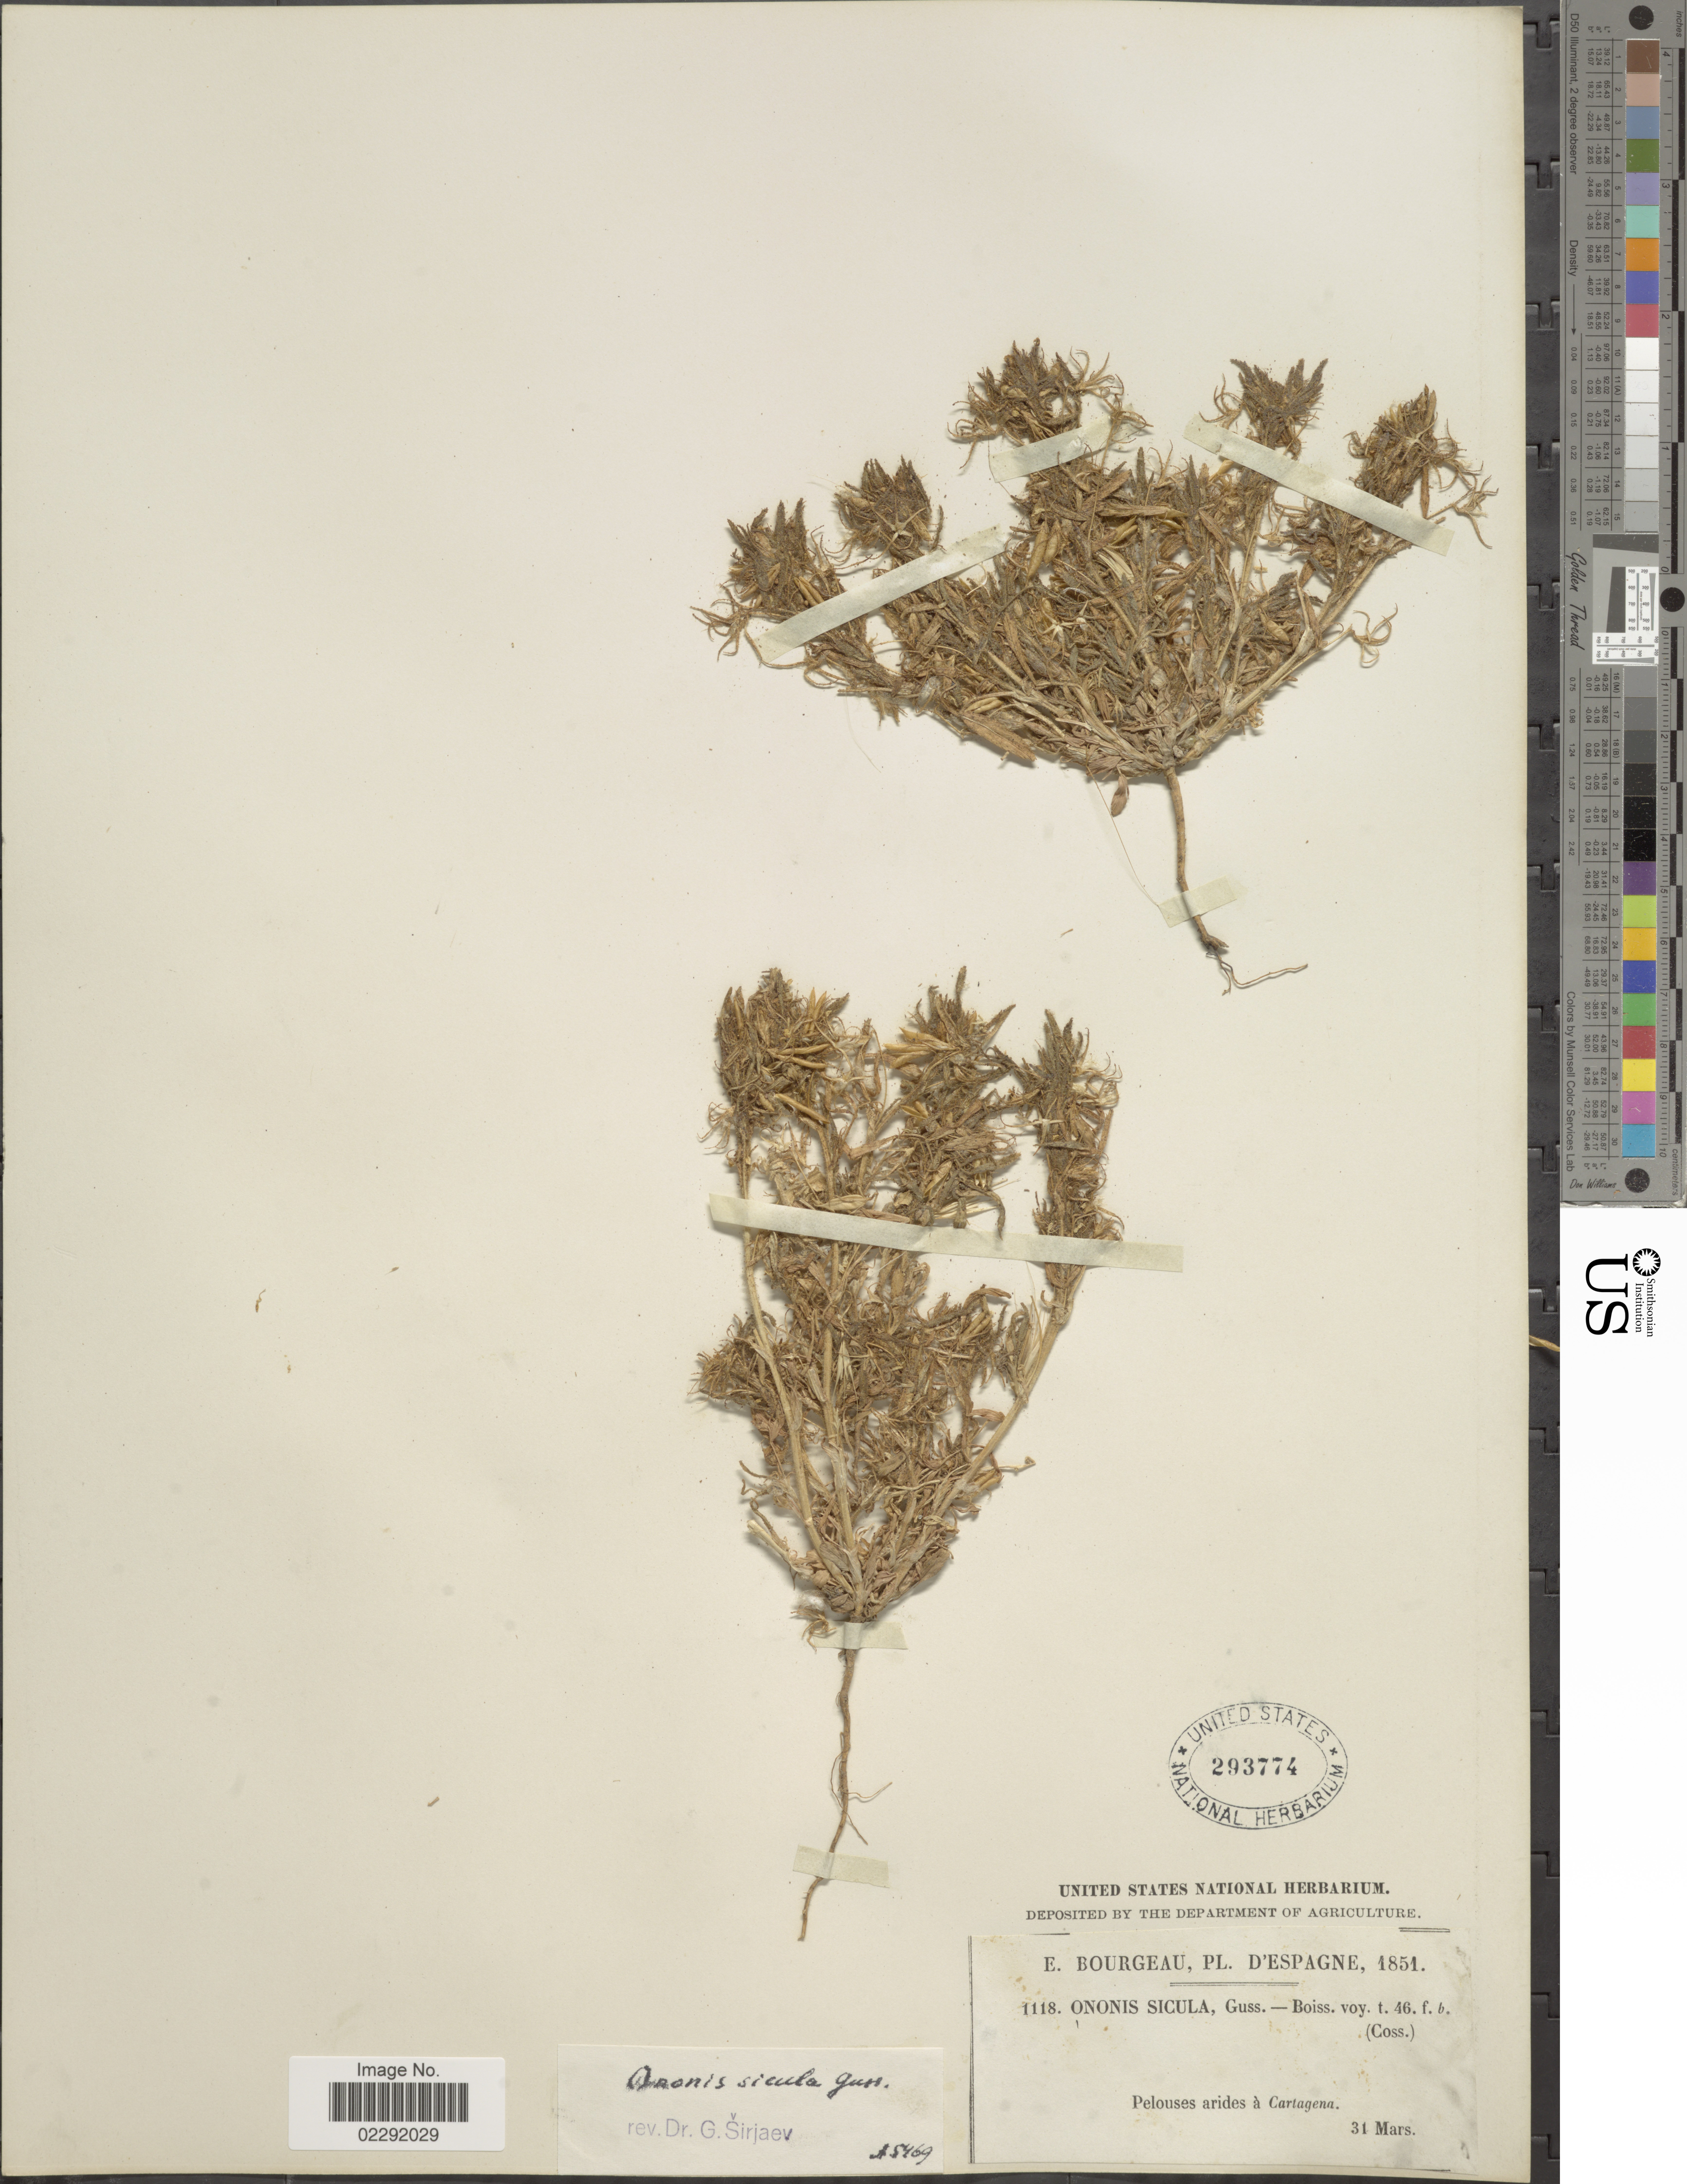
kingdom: Plantae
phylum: Tracheophyta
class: Magnoliopsida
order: Fabales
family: Fabaceae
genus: Ononis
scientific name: Ononis sicula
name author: Gussone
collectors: E. Bourgeau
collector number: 1118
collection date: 1851-03-31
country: Spain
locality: D'Espagne, Pelouses arides a Cartagena.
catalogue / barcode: US 293774